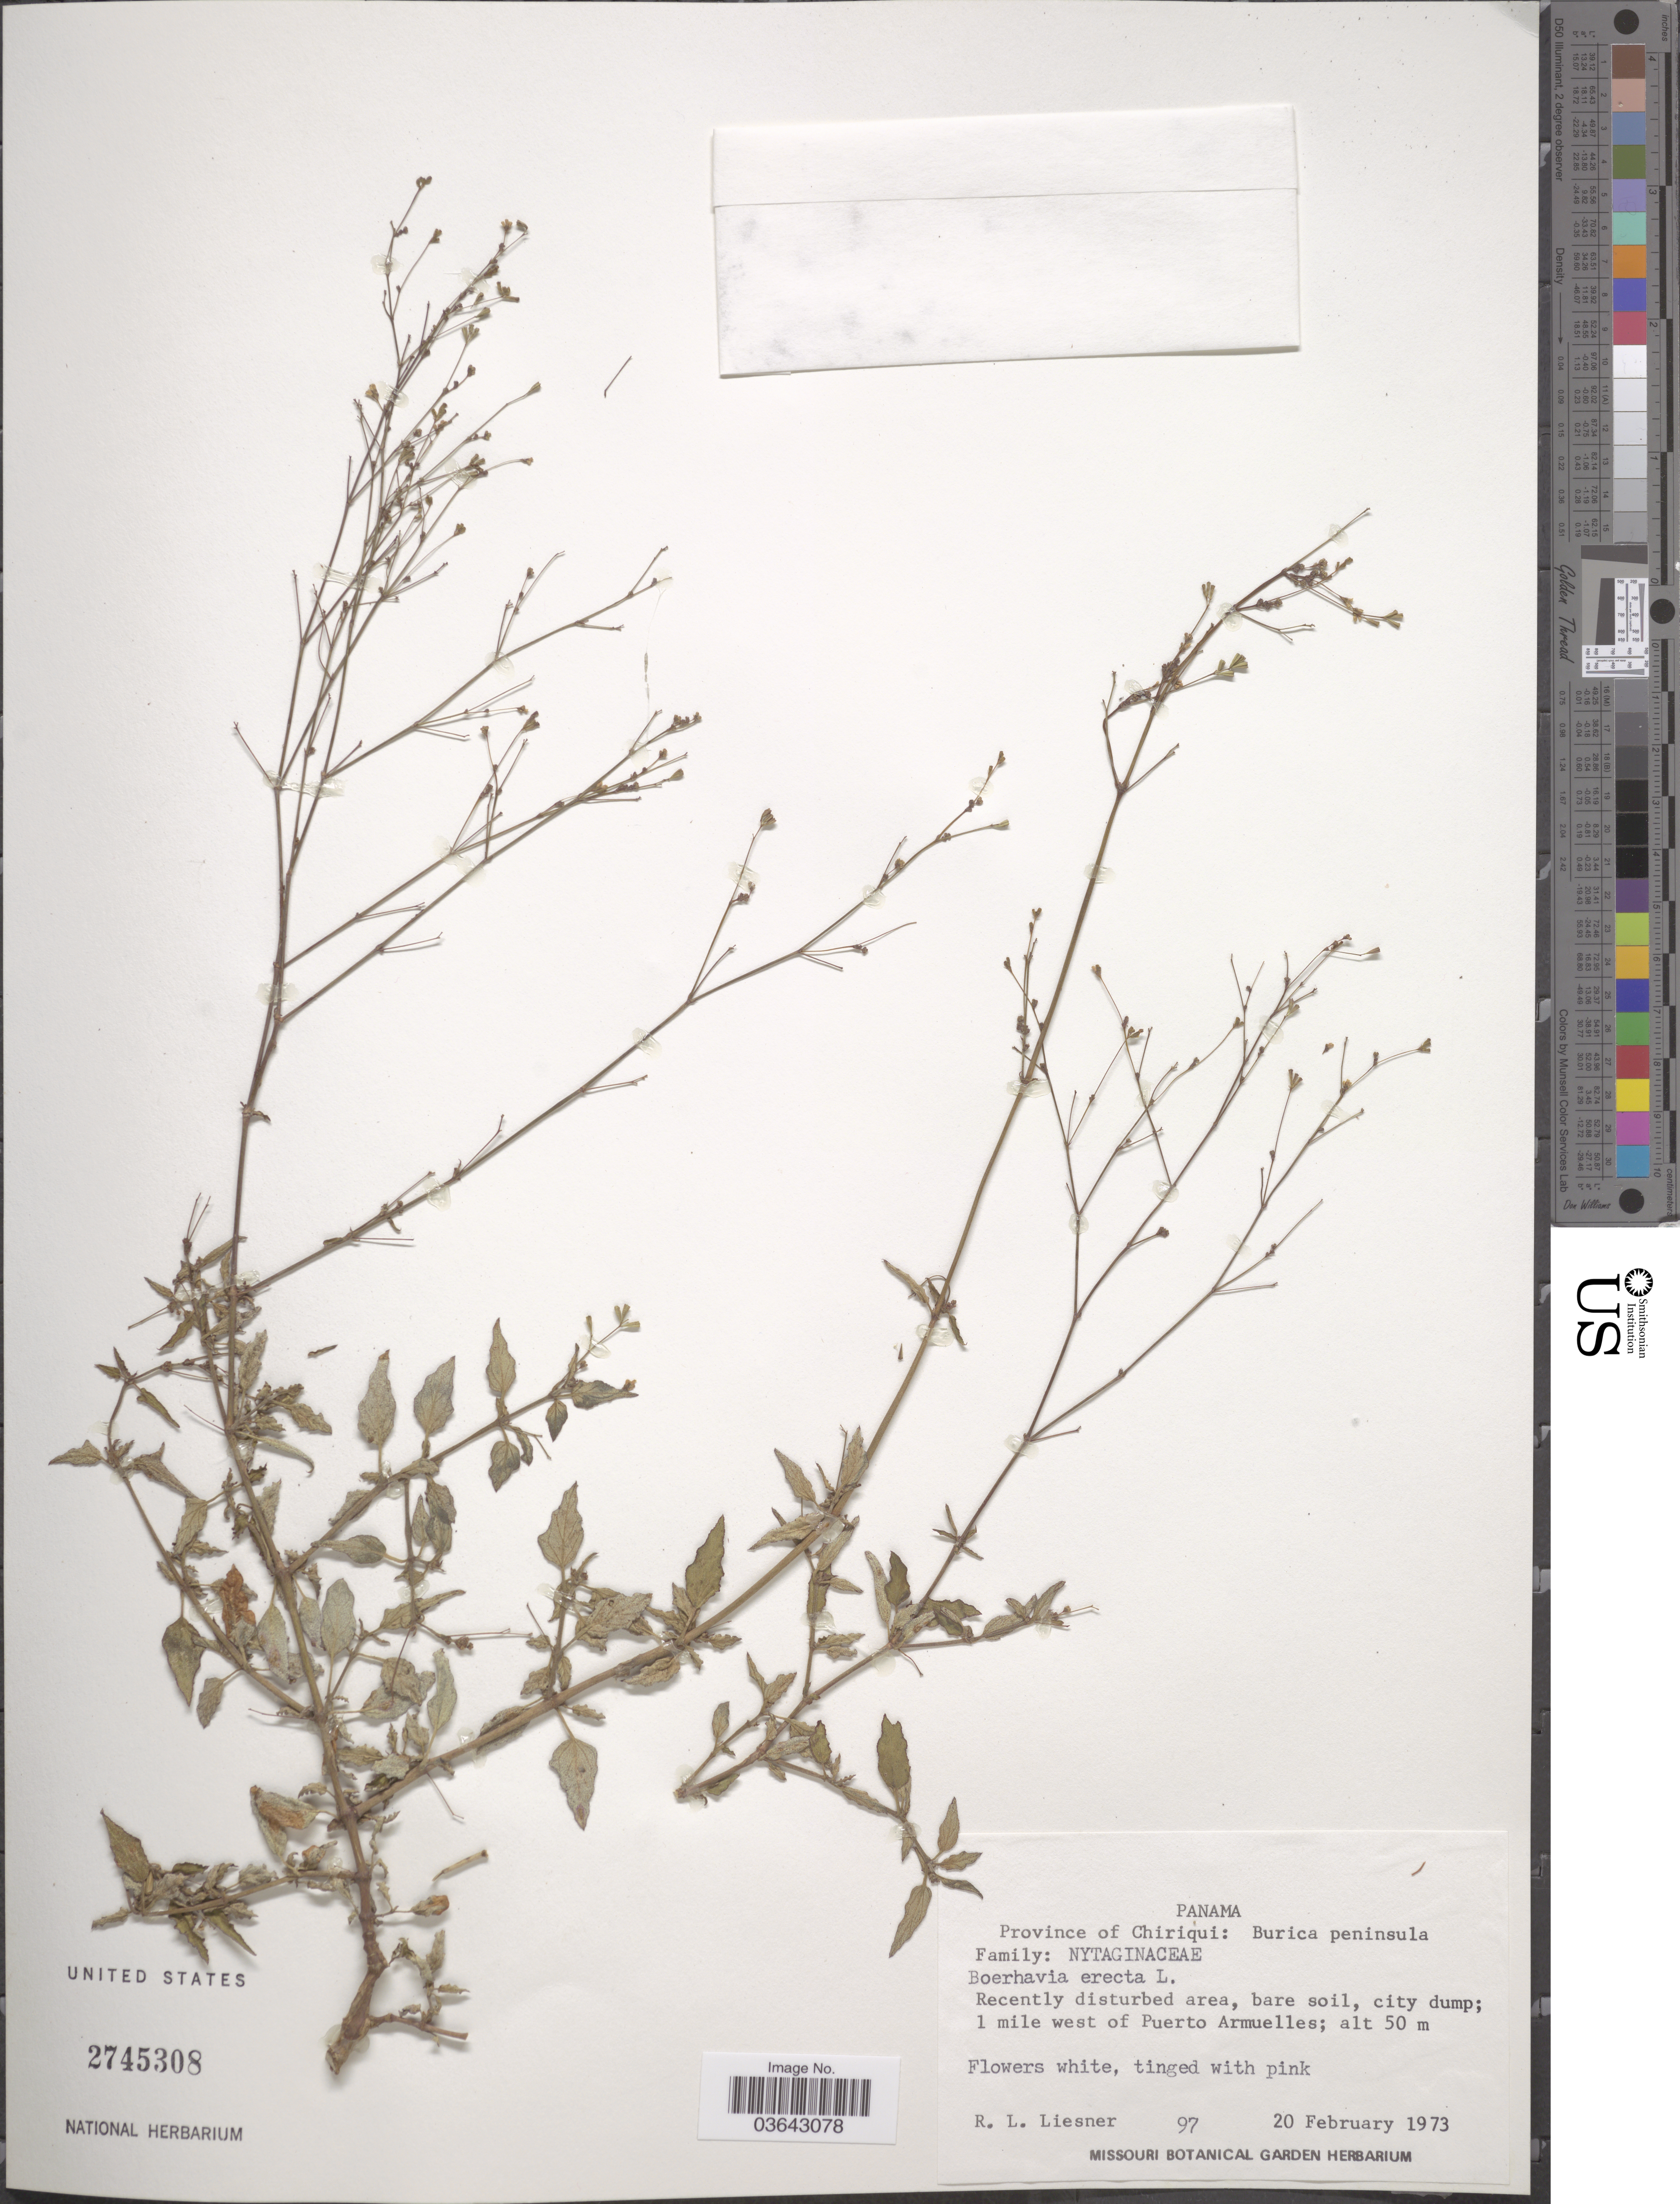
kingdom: Plantae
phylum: Tracheophyta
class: Magnoliopsida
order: Caryophyllales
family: Nyctaginaceae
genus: Boerhavia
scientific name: Boerhavia erecta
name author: L.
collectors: R. L. Liesner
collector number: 97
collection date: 1973-02-20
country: Panama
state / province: Chiriqui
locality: Burica peninsula. 1 mile west of Puerto Armuelles.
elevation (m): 50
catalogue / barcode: US 2745308